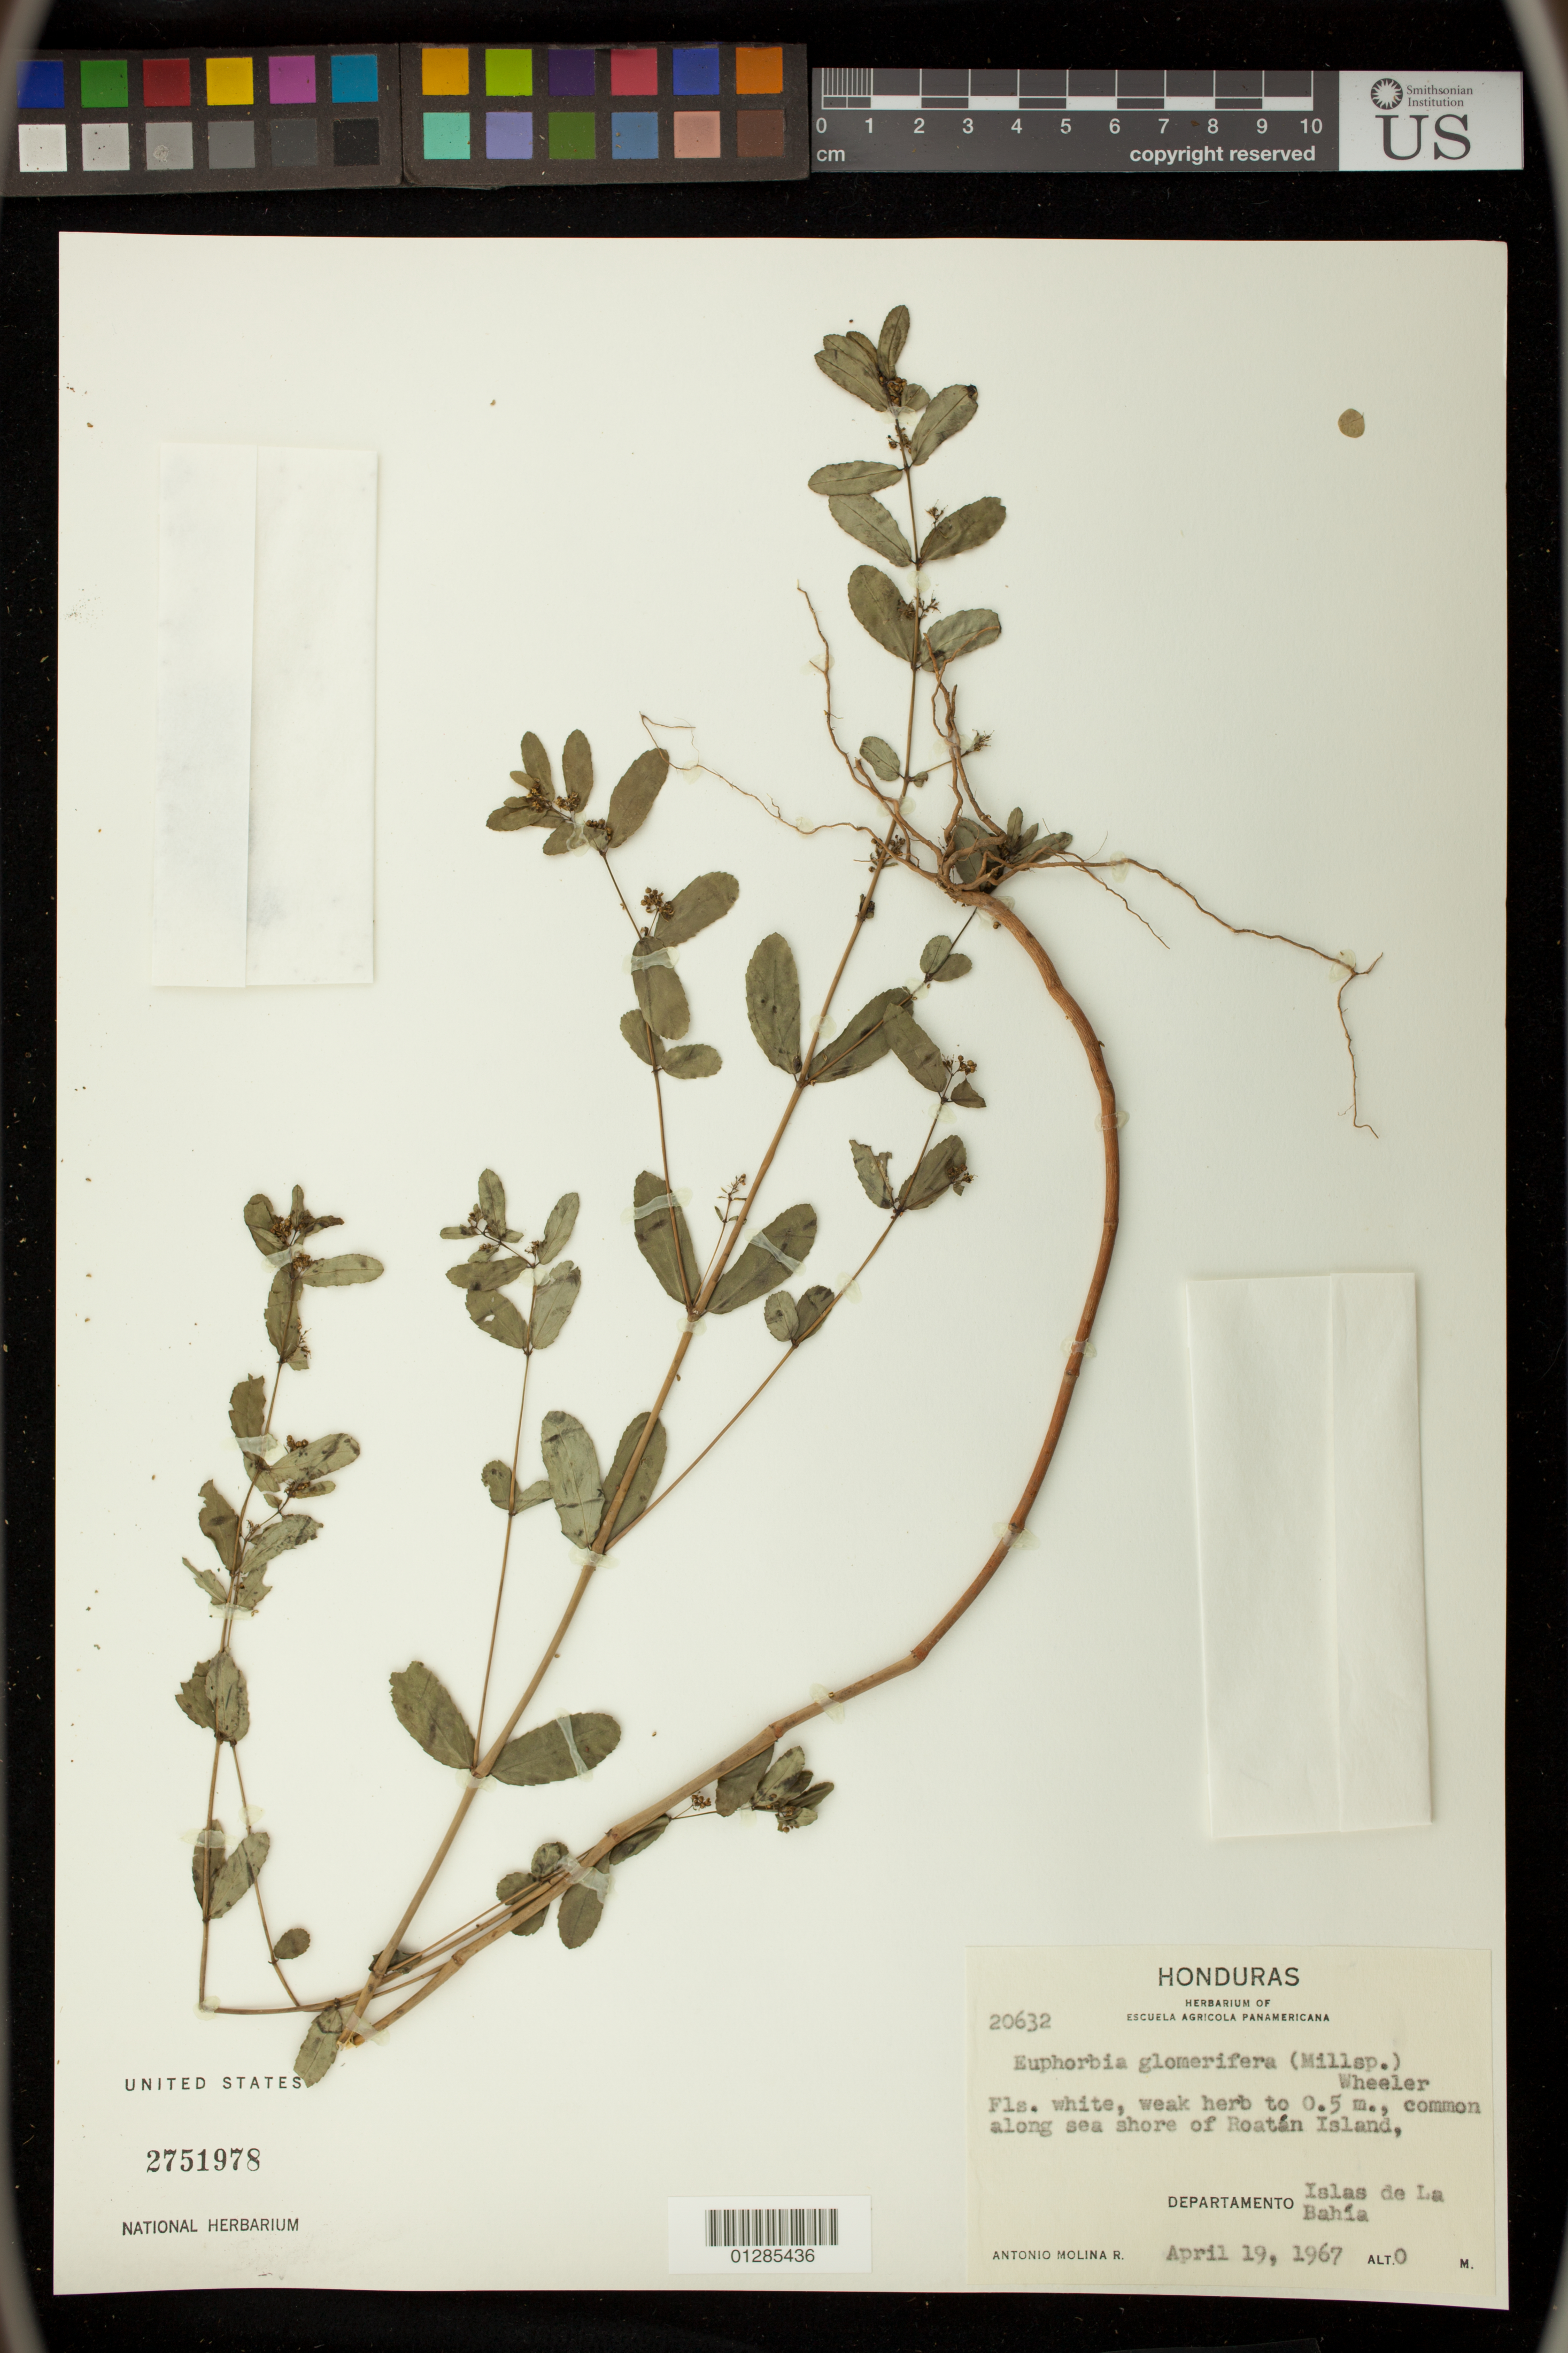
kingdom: Plantae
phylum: Tracheophyta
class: Magnoliopsida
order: Malpighiales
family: Euphorbiaceae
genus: Euphorbia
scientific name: Euphorbia hypericifolia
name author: L.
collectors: A. Molina R.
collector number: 20632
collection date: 1967-04-19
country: Honduras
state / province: Islas de la Bahía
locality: Along sea shore of Roatan Island, Department Islas de La Bahia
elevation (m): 0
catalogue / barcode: US 2751978